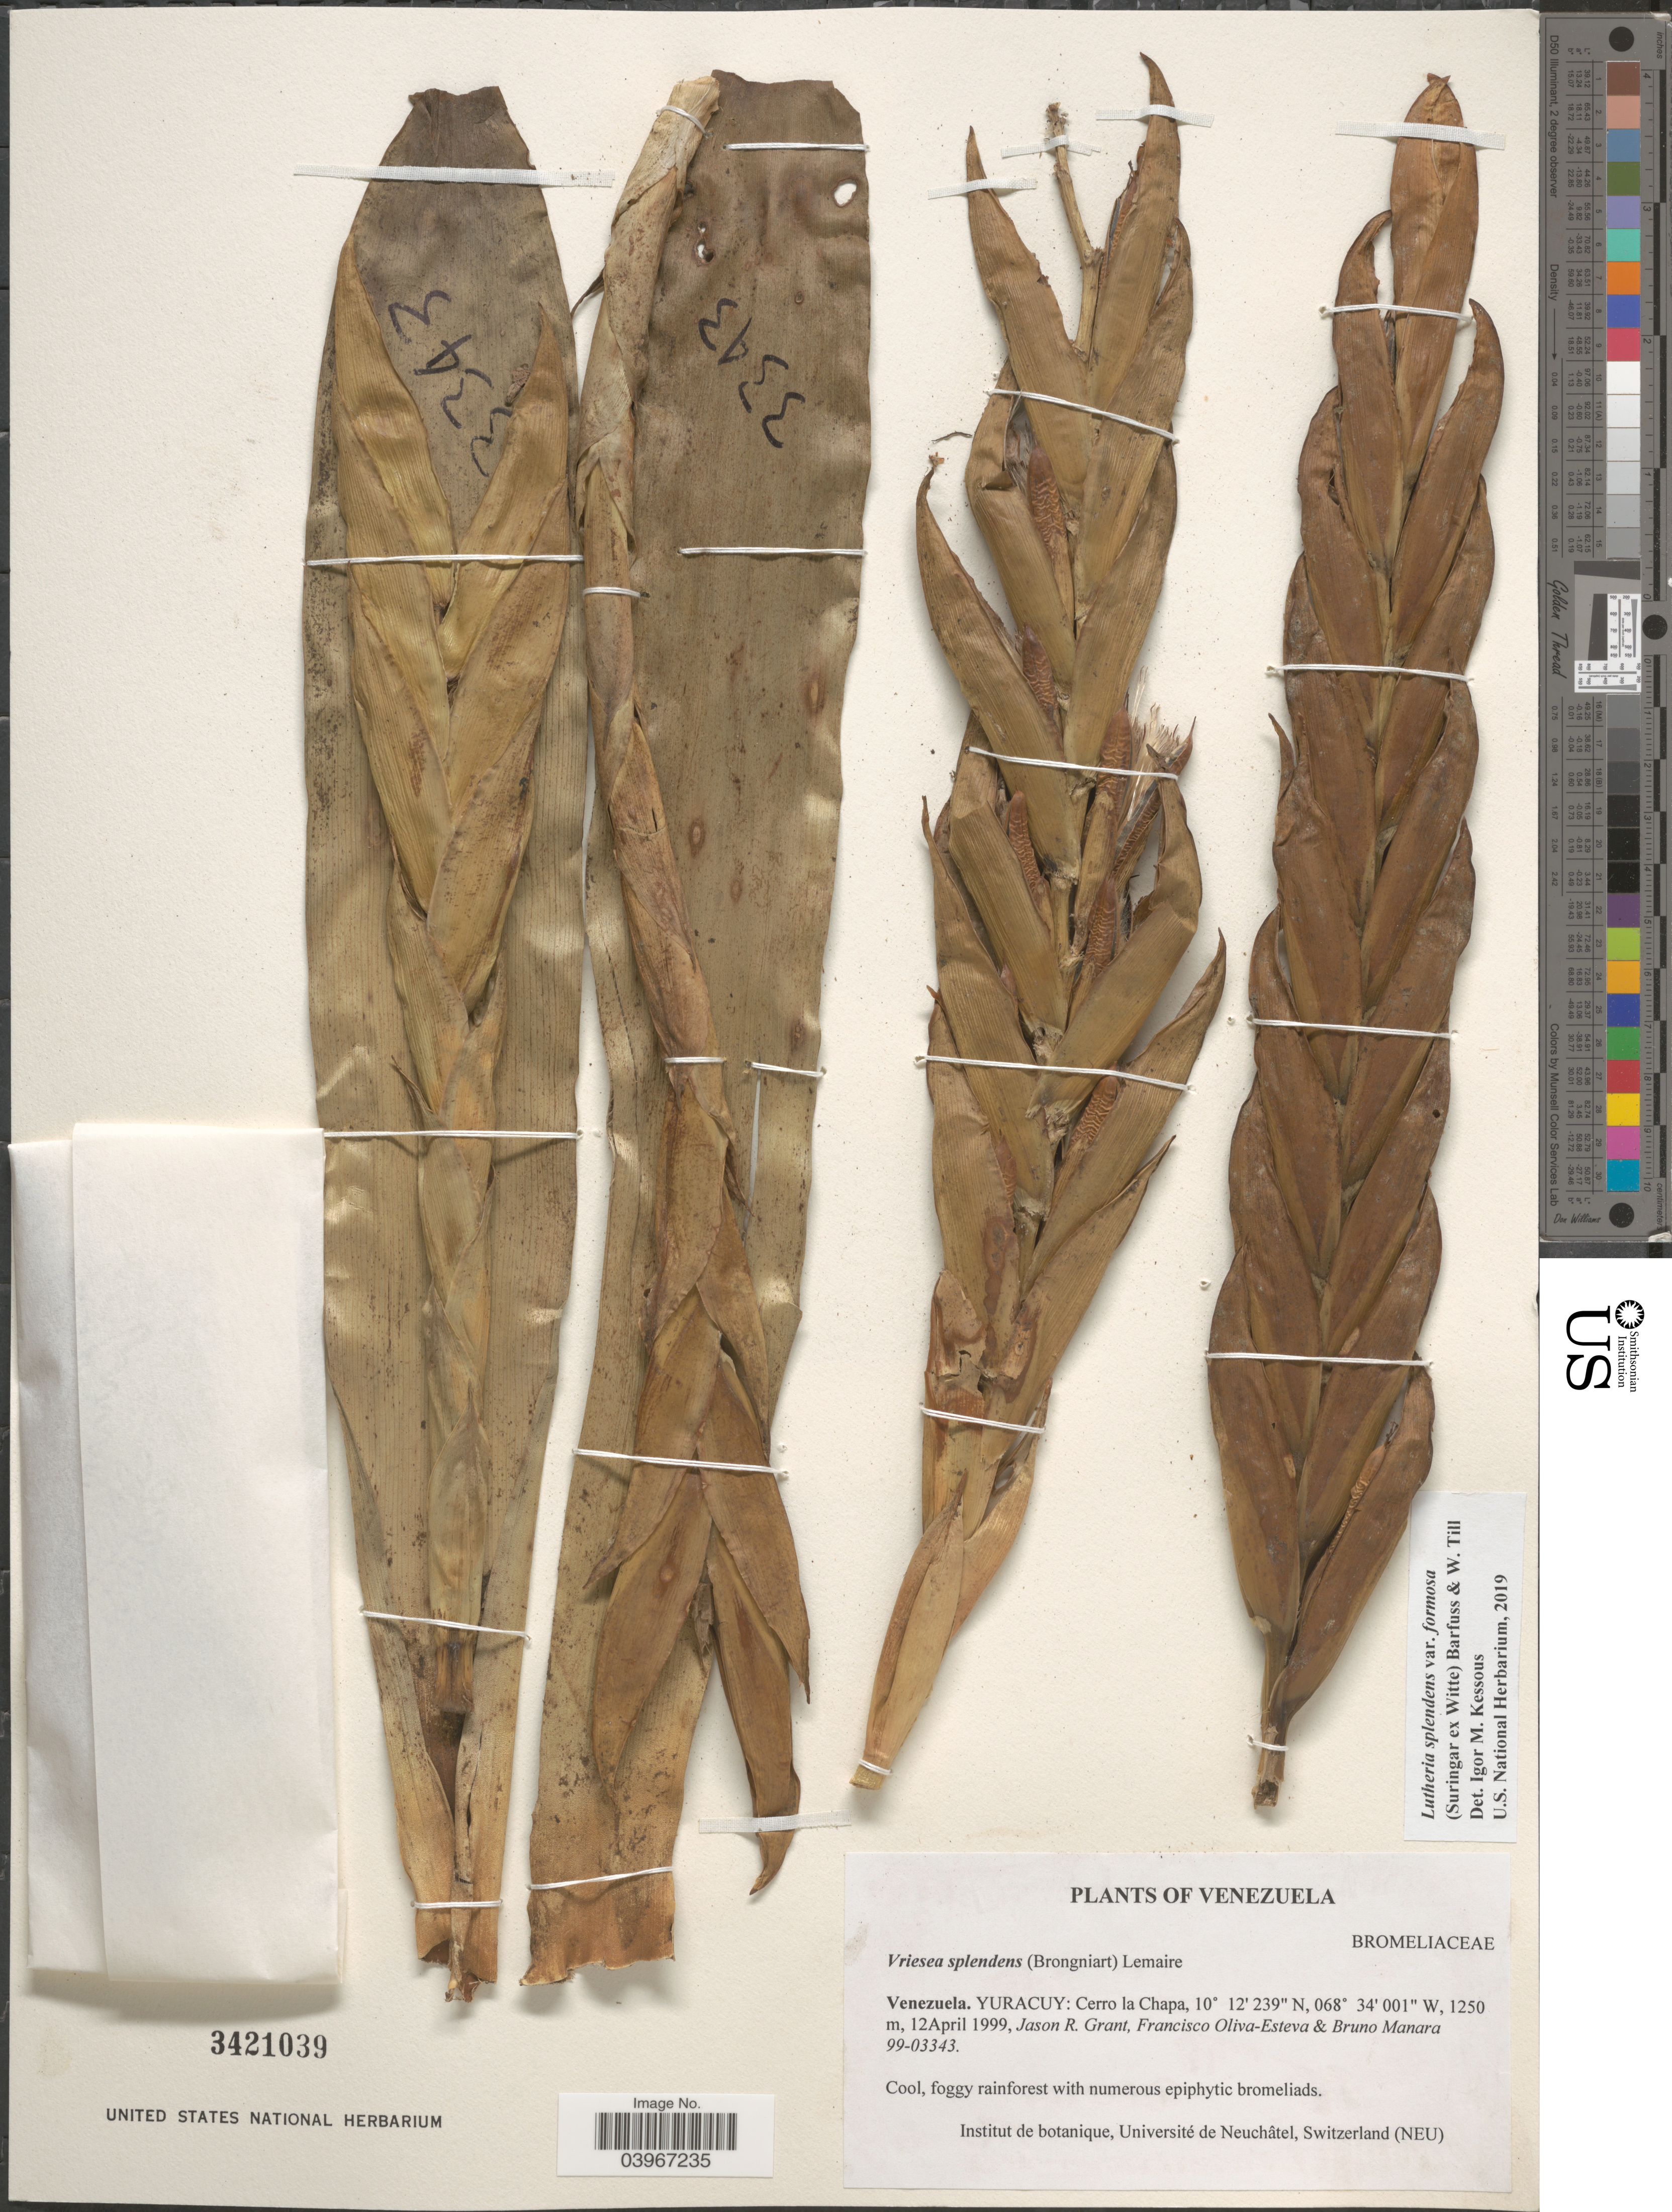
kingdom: Plantae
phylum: Tracheophyta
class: Liliopsida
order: Poales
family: Bromeliaceae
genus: Lutheria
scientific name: Lutheria splendens var. formosa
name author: (Suringar ex Witte) Barfuss & W. Till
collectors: J. R. Grant, F. Oliva-Esteva & B. Manara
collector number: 99-03343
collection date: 1999-04-12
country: Venezuela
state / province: Yaracuy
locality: Cerro la Chapa.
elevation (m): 1250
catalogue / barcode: US 3421039